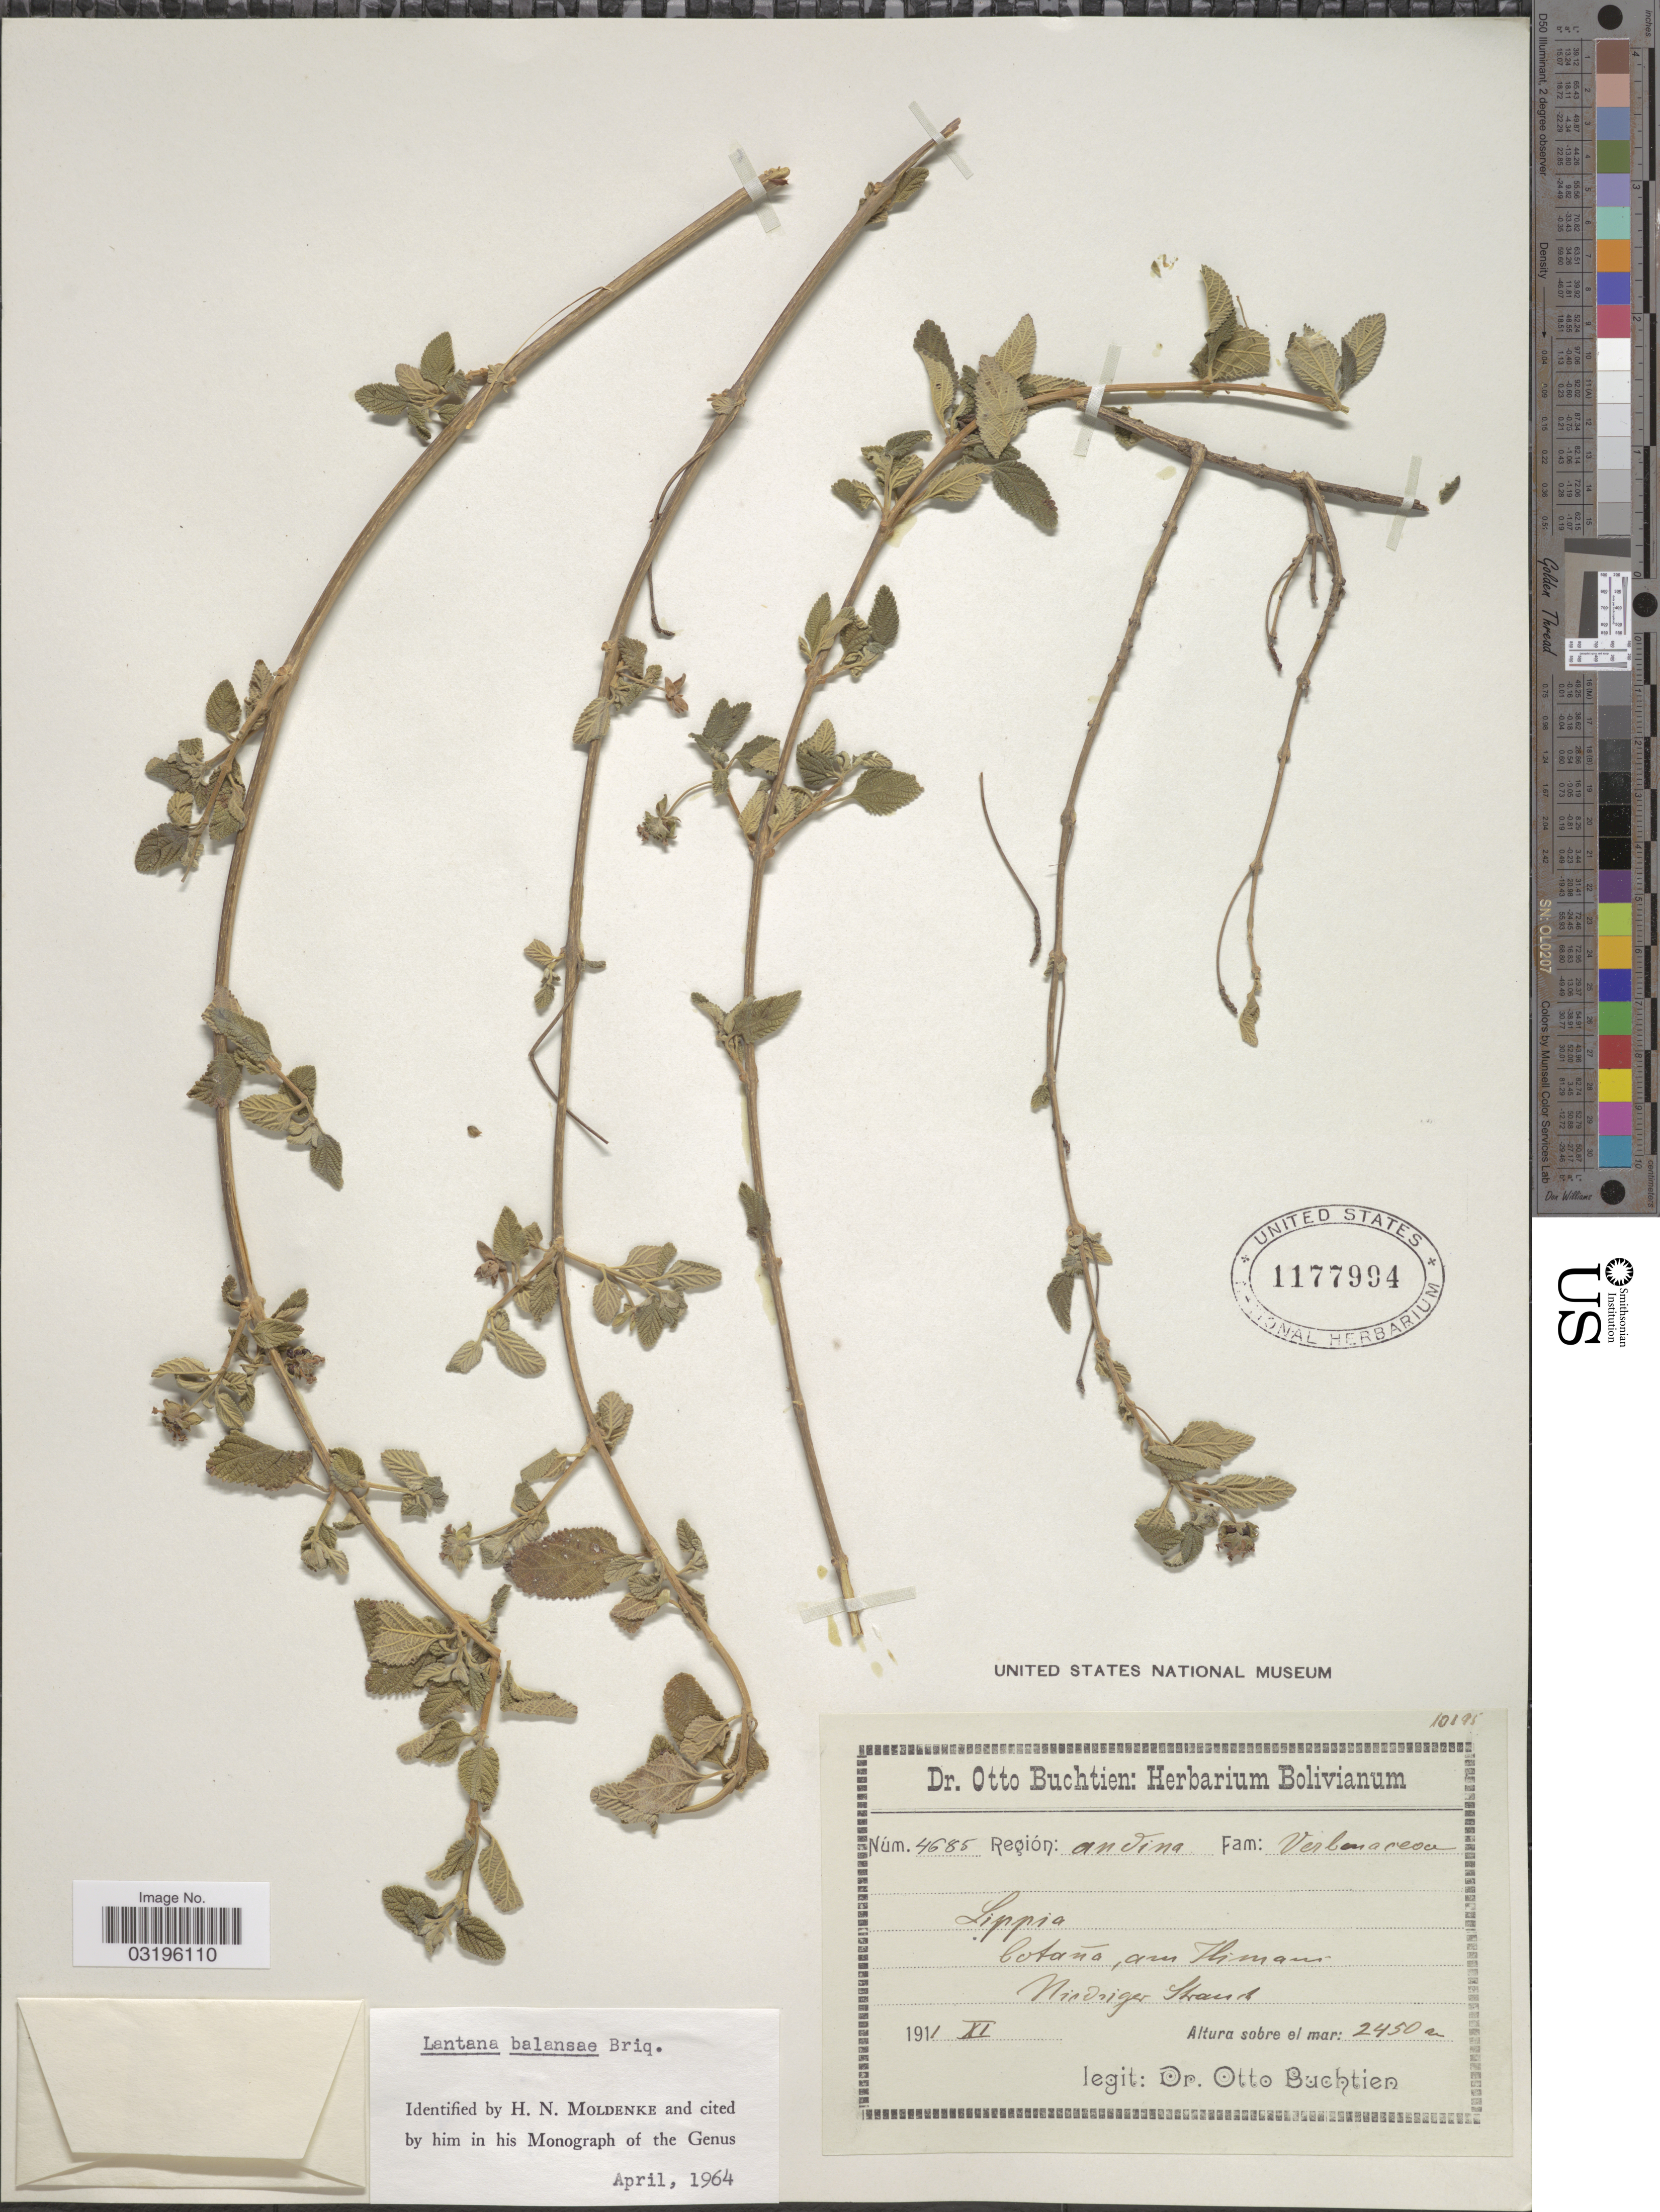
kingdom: Plantae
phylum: Tracheophyta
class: Magnoliopsida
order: Lamiales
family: Verbenaceae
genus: Lantana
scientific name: Lantana balansae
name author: Briq.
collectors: O. Buchtien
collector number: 4685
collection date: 1911-11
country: Bolivia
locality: Región: andina. Cotano, am Ilimani.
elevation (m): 2450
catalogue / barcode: US 1177994